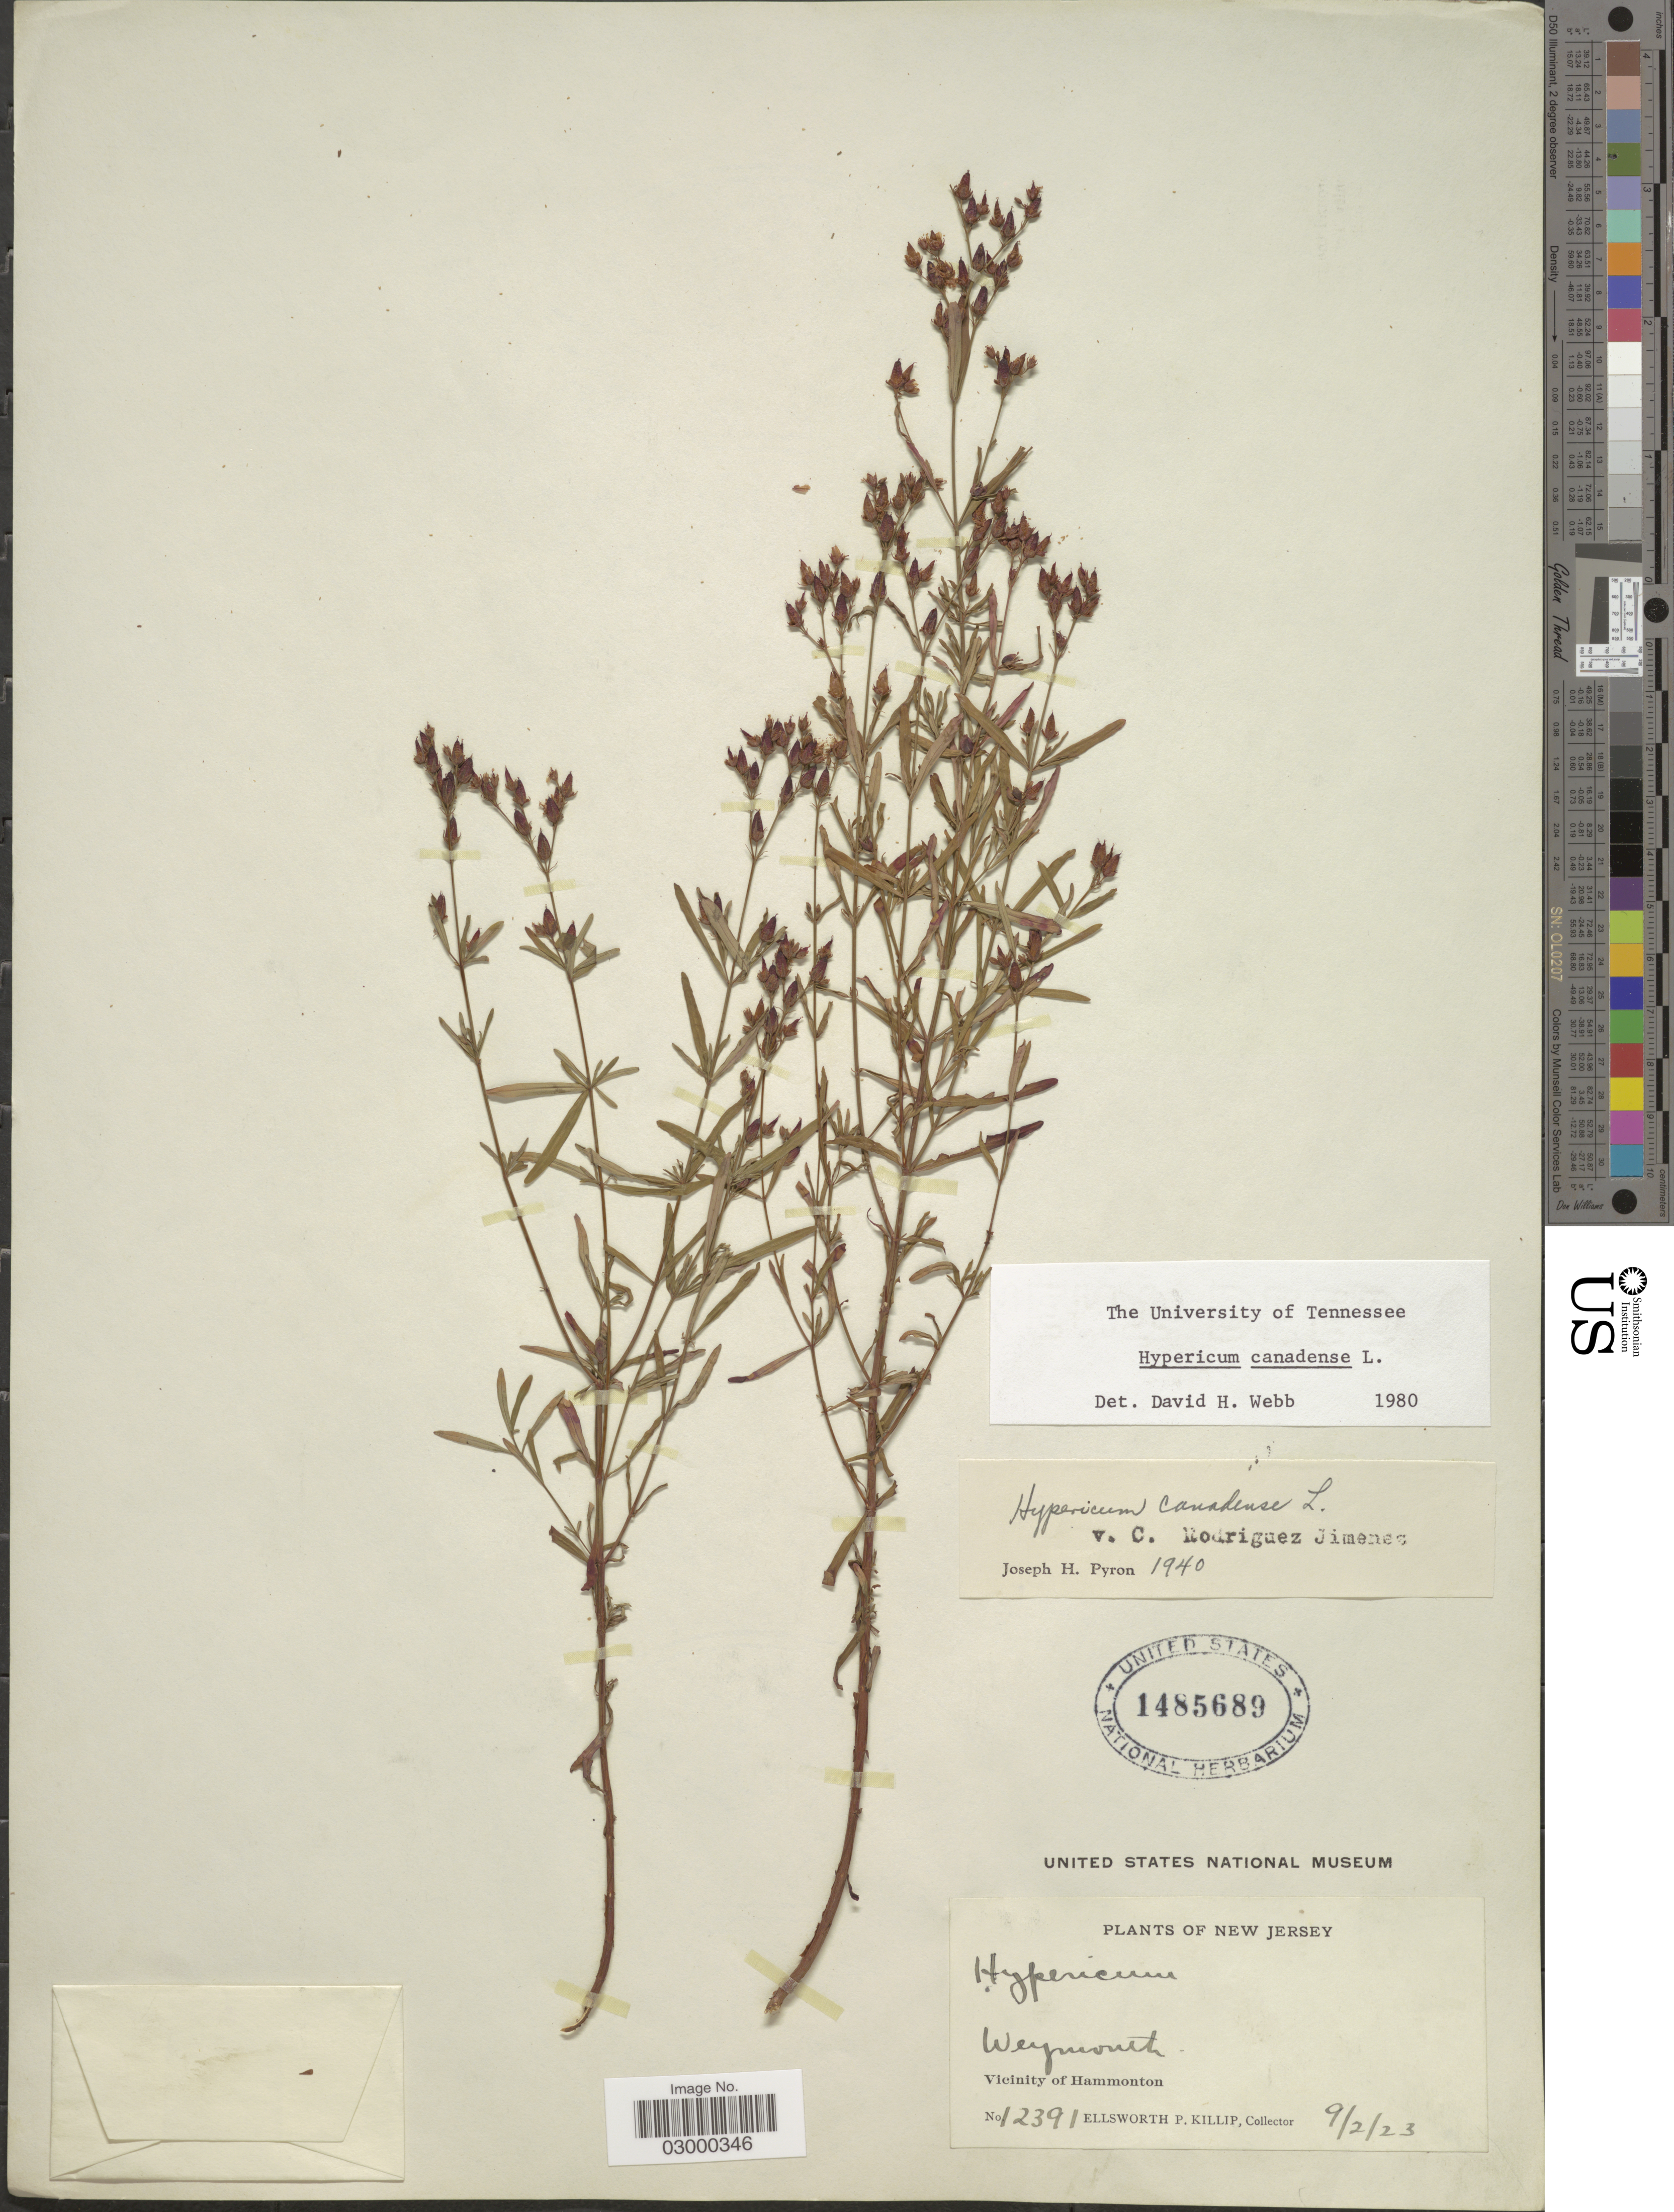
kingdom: Plantae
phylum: Tracheophyta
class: Magnoliopsida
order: Malpighiales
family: Hypericaceae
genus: Hypericum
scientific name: Hypericum canadense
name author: L.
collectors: E. P. Killip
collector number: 12391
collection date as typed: Transcribed d/m/y: 2/9/23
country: United States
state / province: New Jersey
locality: Weymouth, Vicinity of Hammonton.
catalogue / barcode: US 1485689